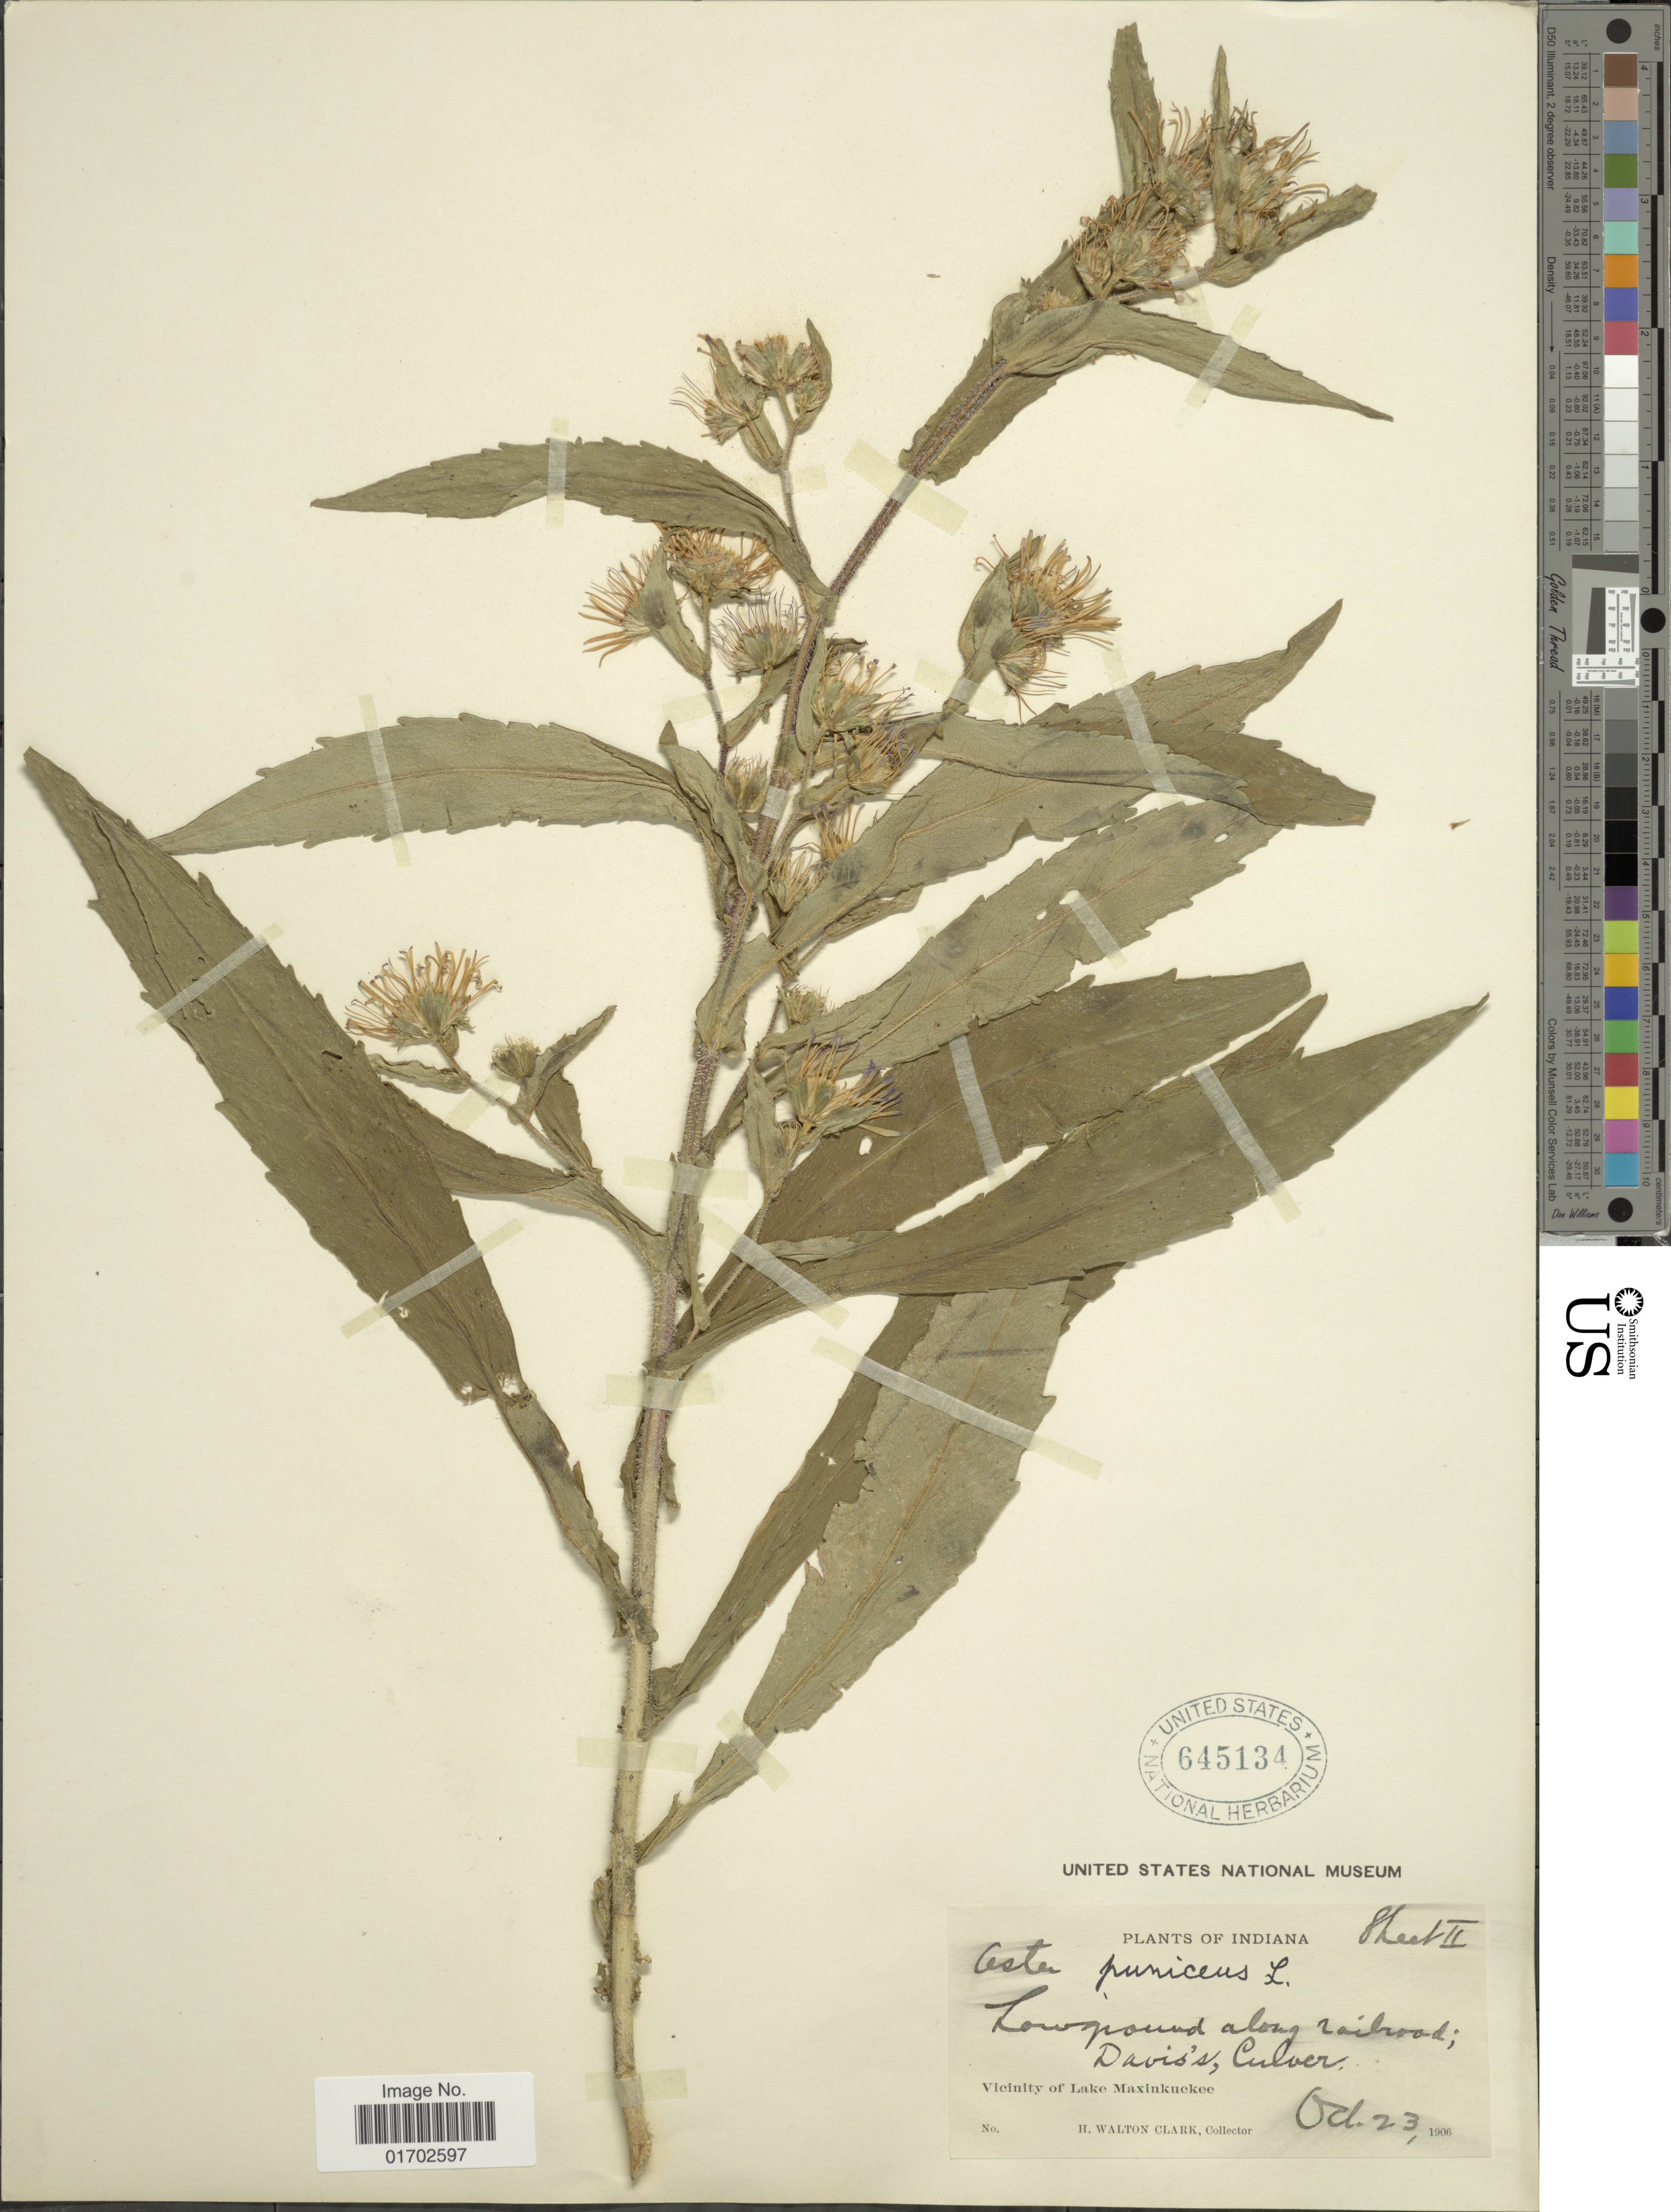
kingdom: Plantae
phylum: Tracheophyta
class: Magnoliopsida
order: Asterales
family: Asteraceae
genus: Symphyotrichum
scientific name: Symphyotrichum puniceum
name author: (L.) Á. Löve & D. Löve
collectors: H. W. Clark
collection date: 1906-10-23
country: United States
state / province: Indiana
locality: Low ground along railroad, Davis's, Culver, Vicinity of Lake Maxinkuckee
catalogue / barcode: US 645134